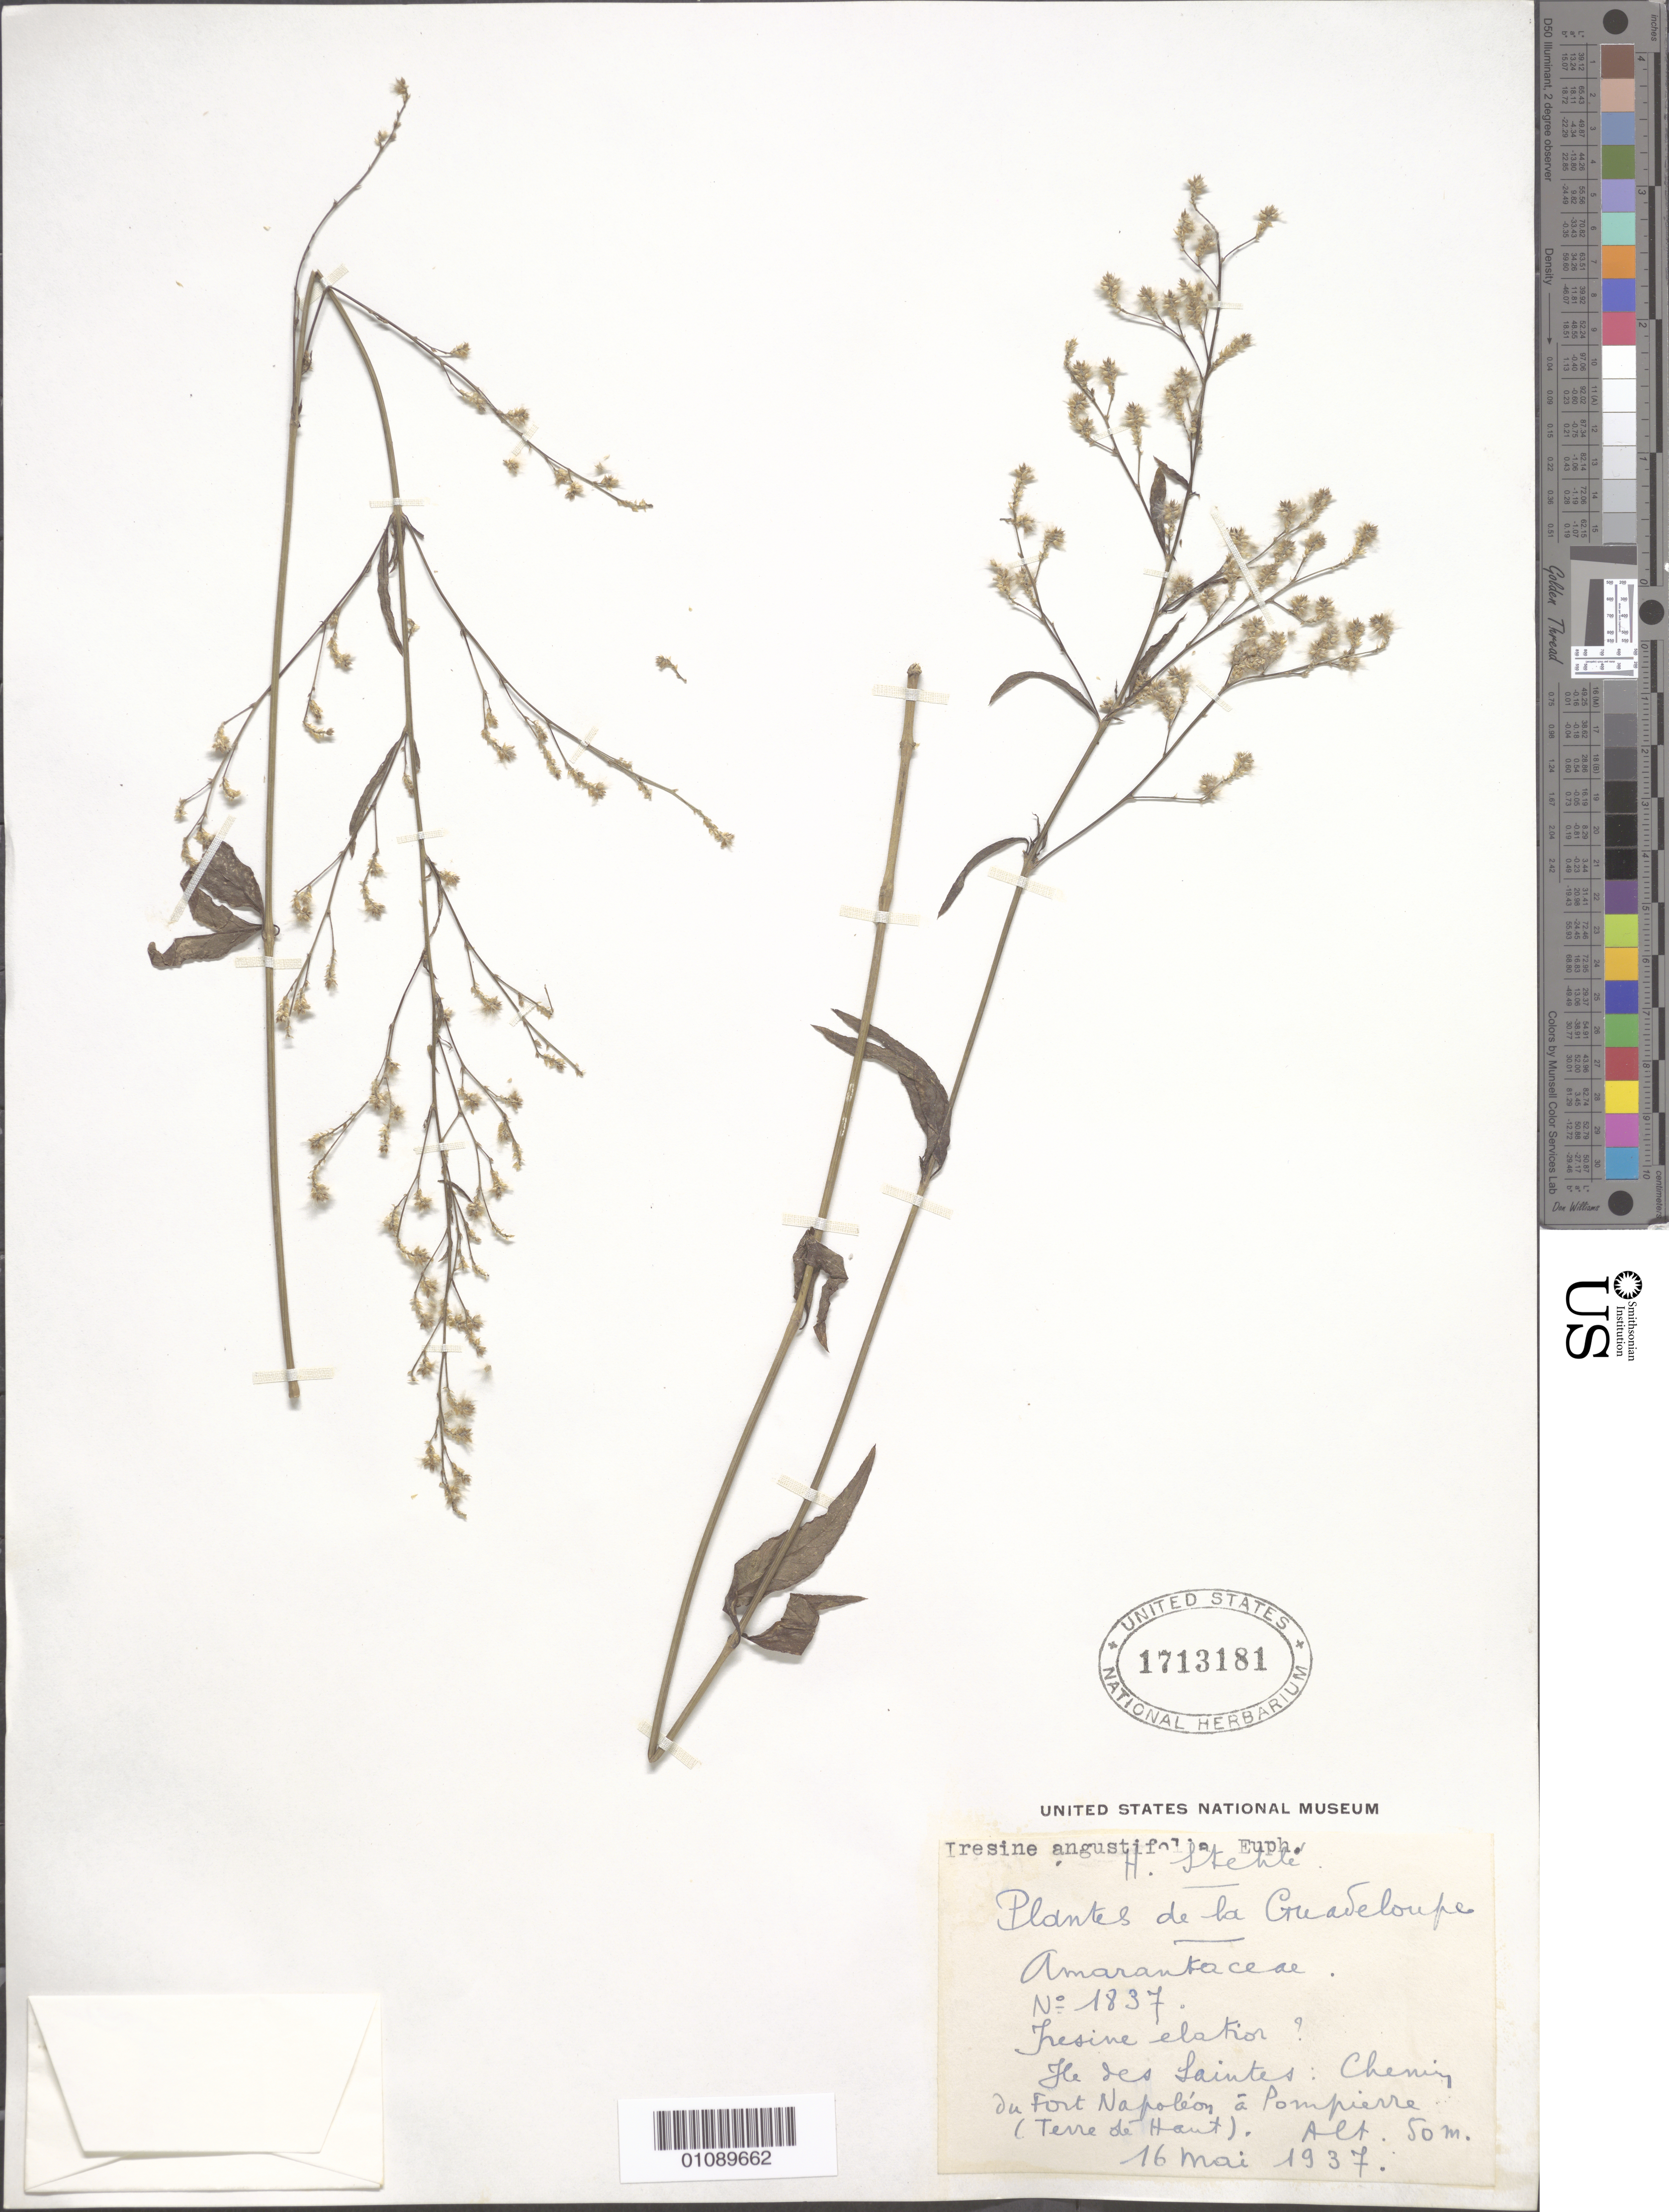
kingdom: Plantae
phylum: Tracheophyta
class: Magnoliopsida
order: Caryophyllales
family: Amaranthaceae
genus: Iresine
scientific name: Iresine angustifolia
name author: Euphrasén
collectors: H. Stehlé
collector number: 1837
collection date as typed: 16 May 1937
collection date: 1937-05-16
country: Guadeloupe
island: Terre de Haut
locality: Ile des Saintes: Chemin du Fort Napoleon a Pompierre (Terre de Haut).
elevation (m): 50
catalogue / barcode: US 1713181